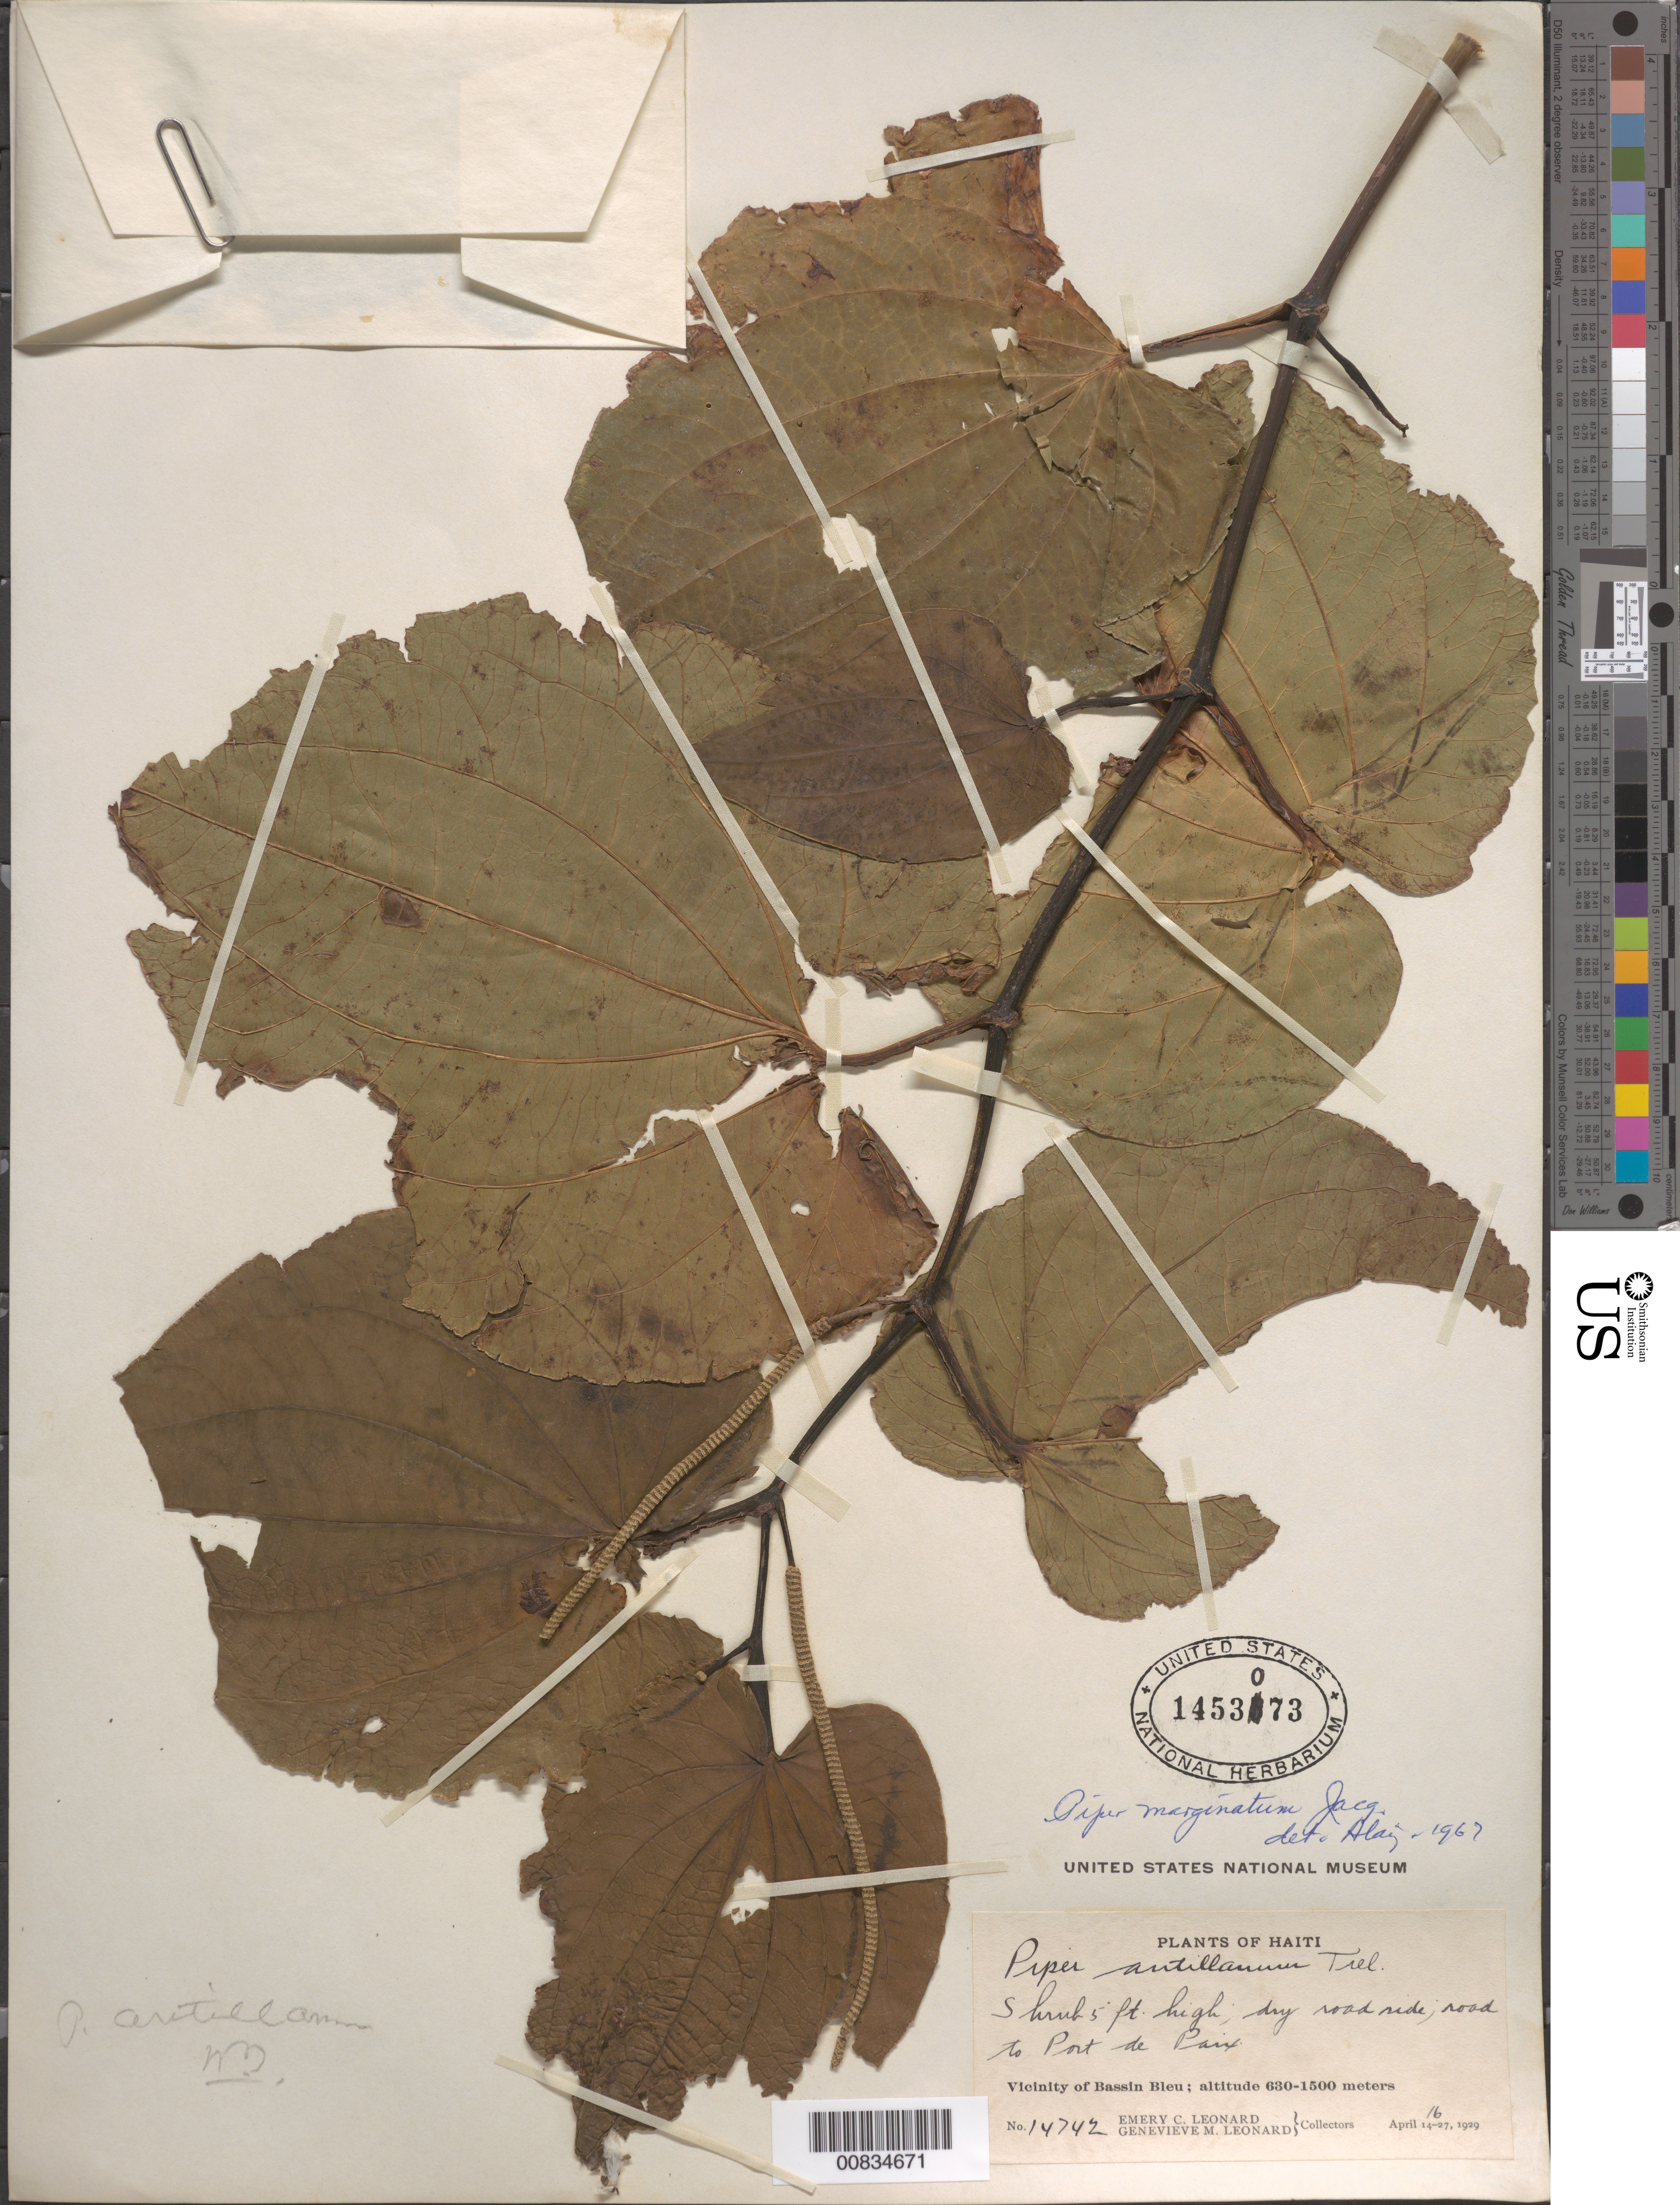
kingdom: Plantae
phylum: Tracheophyta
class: Magnoliopsida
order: Piperales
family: Piperaceae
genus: Piper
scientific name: Piper marginatum var. domatiiferum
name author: Trel.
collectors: E. C. Leonard & G. M. Leonard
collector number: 14742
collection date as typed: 16 Apr 1929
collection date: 1929-04-16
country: Haiti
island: Hispaniola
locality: Vicinity of Bassin Bleu. Road to Port de Paix.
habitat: Dry roadside.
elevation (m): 630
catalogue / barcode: US 1453073